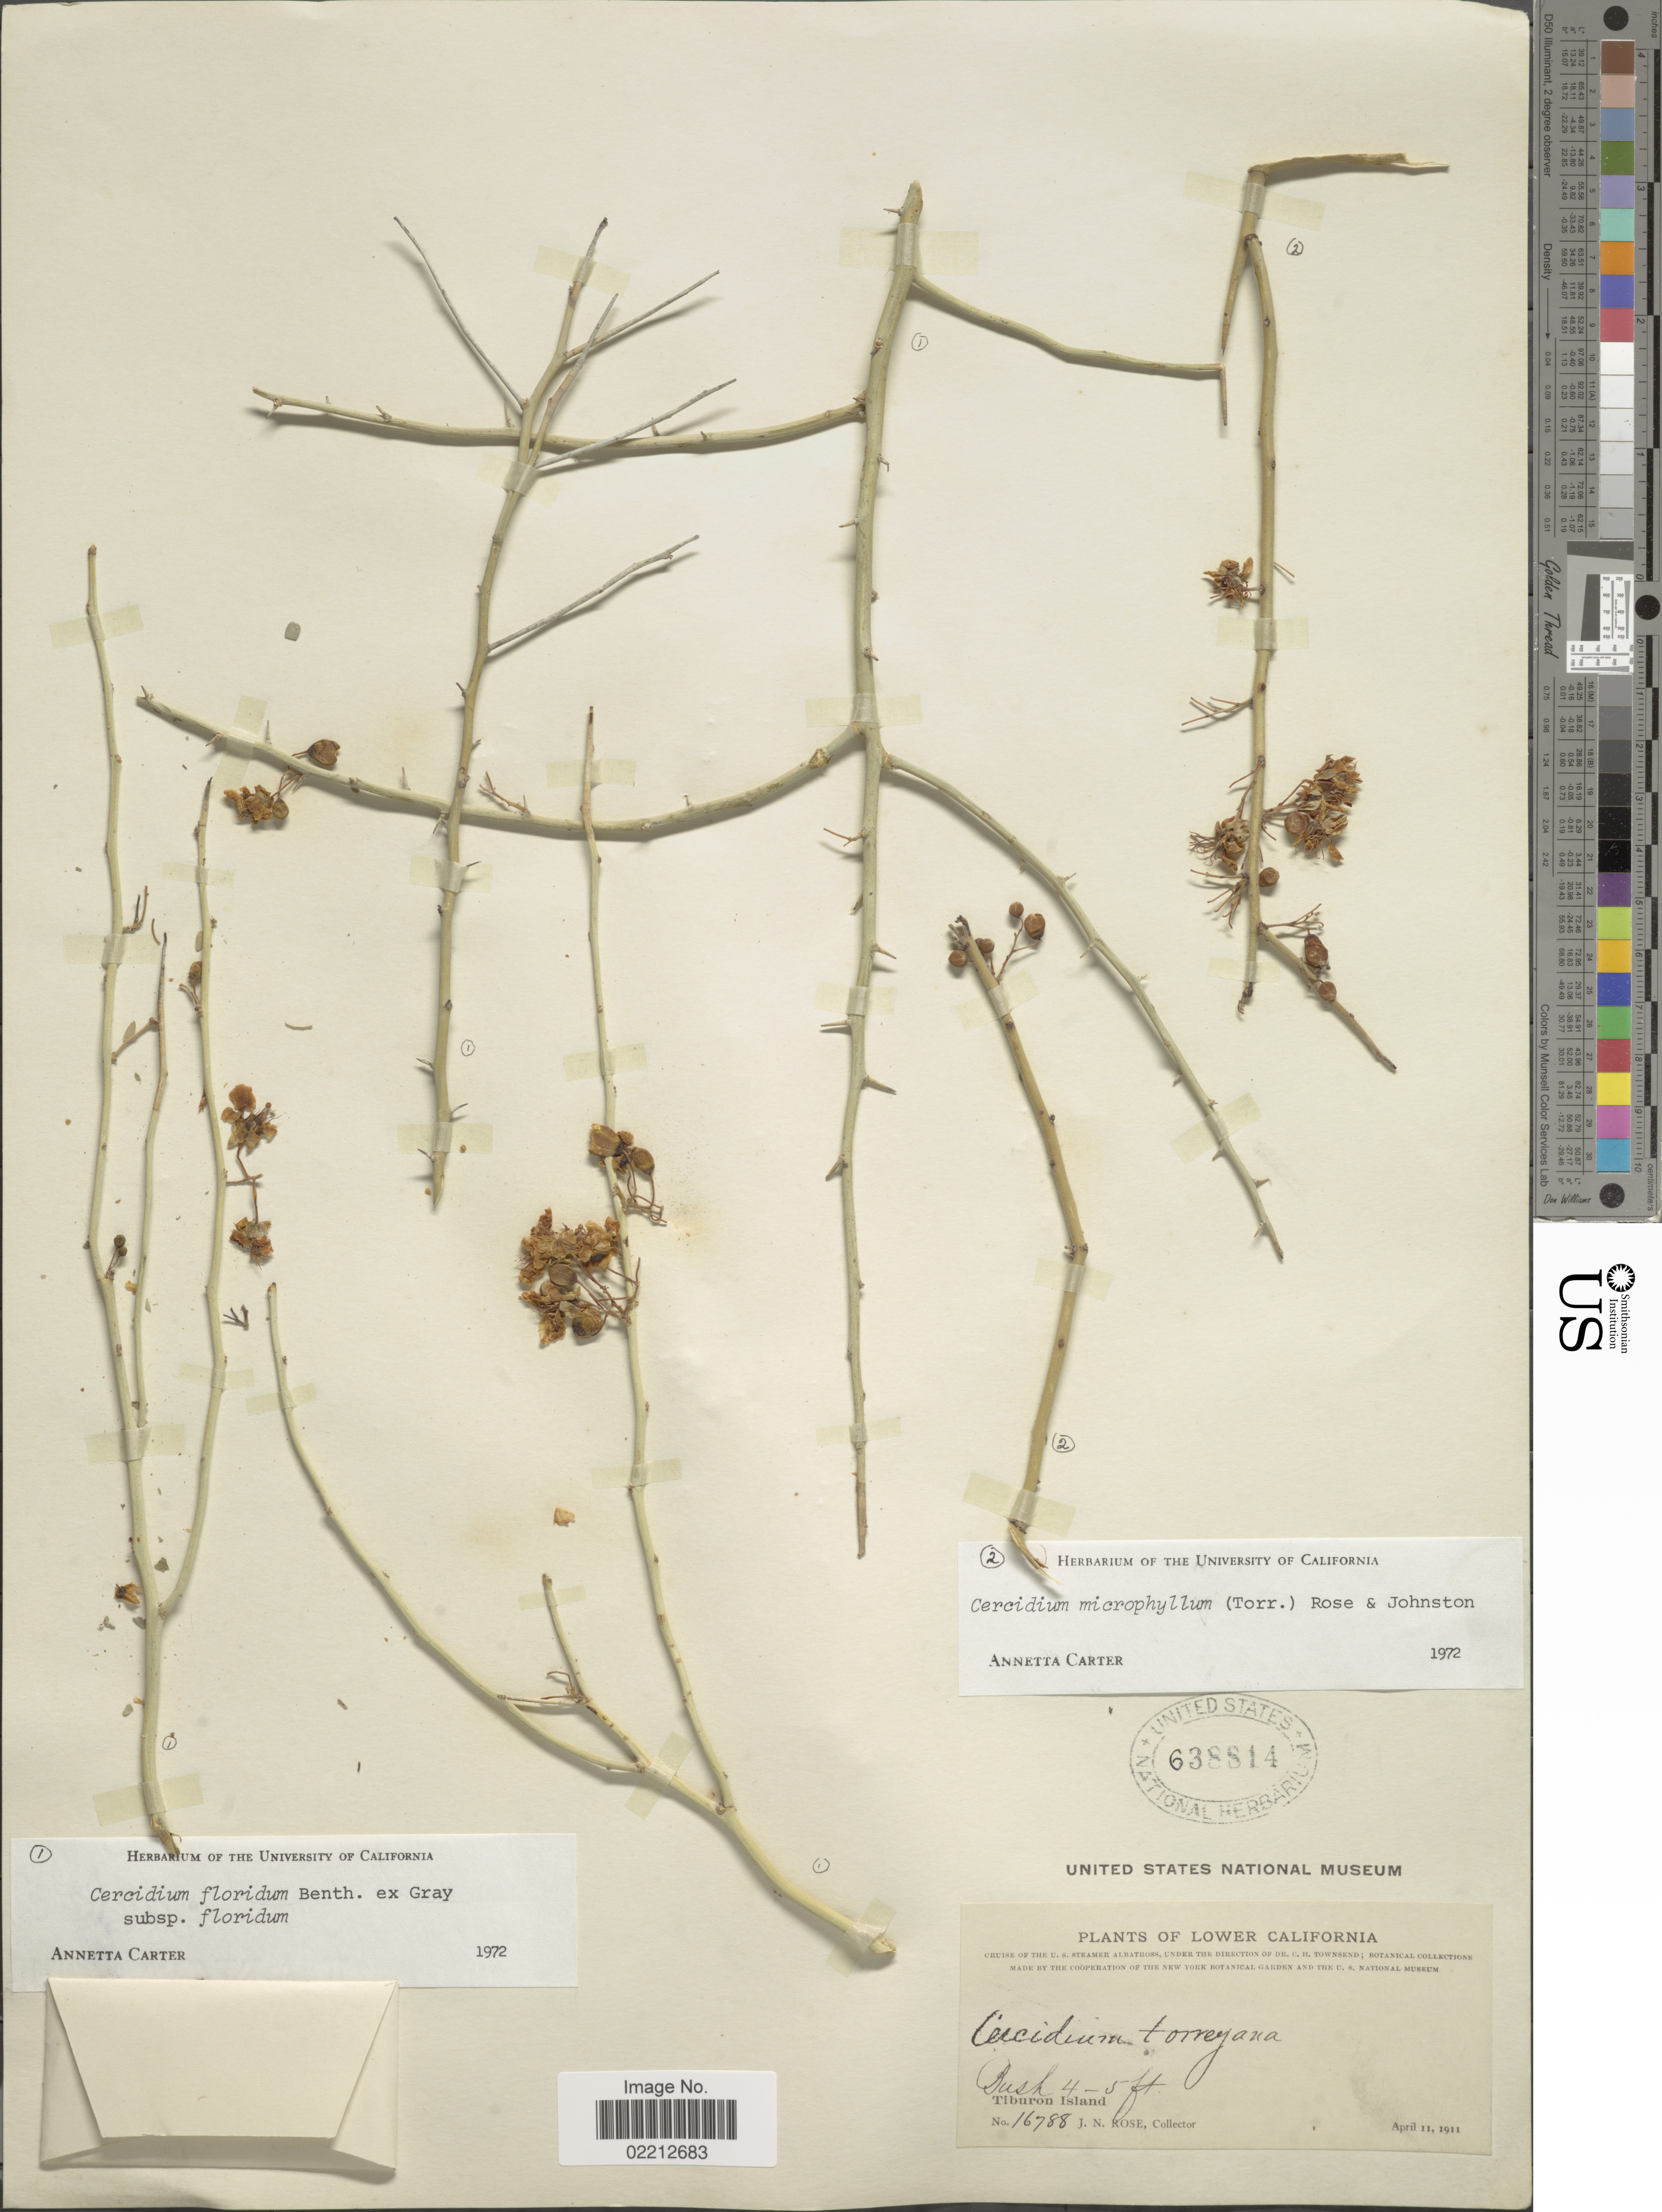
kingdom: Plantae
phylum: Tracheophyta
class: Magnoliopsida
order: Fabales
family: Fabaceae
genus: Parkinsonia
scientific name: Parkinsonia florida subsp. florida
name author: (Benth. ex A. Gray) S. Watson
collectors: J. N. Rose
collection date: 1911-04-11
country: Mexico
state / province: Sonora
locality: Lower California, Tiburon Island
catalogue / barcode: US 638814